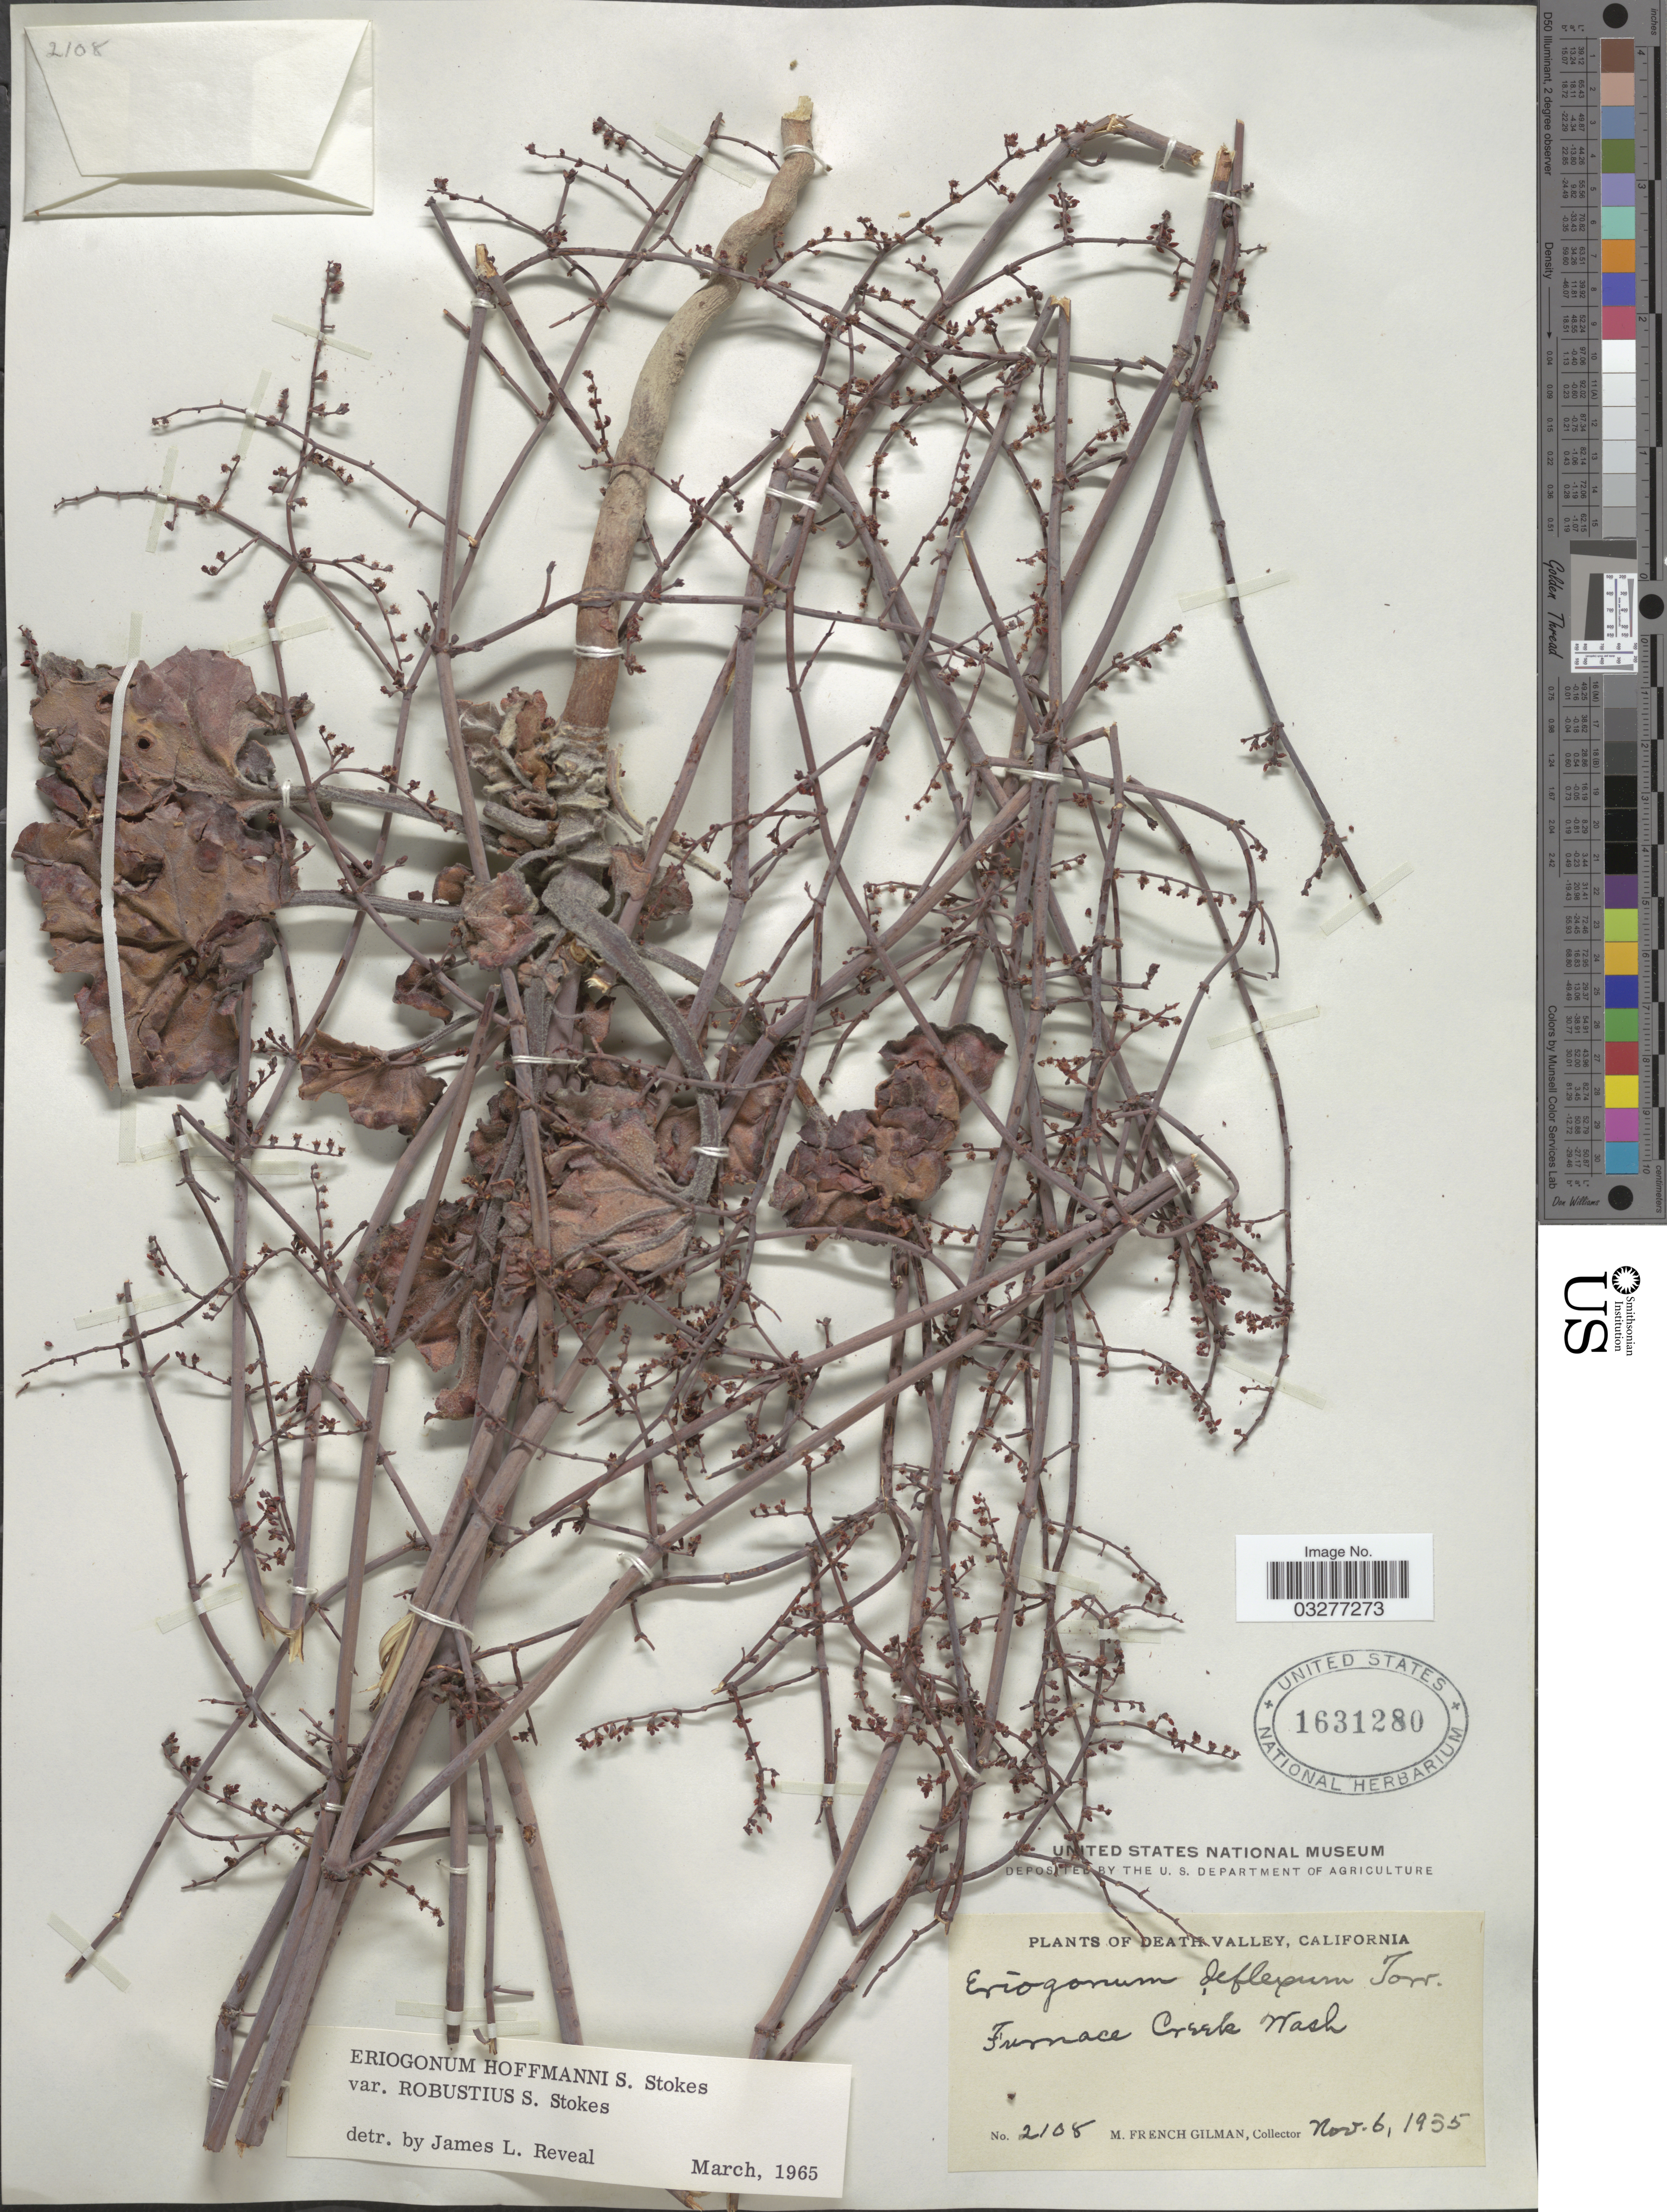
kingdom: Plantae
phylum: Tracheophyta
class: Magnoliopsida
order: Caryophyllales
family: Polygonaceae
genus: Eriogonum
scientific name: Eriogonum hoffmannii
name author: S. Stokes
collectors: M. F. Gilman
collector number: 2108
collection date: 1955-11-06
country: United States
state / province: California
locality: Death Valley. Furnace Creek.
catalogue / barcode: US 1631280